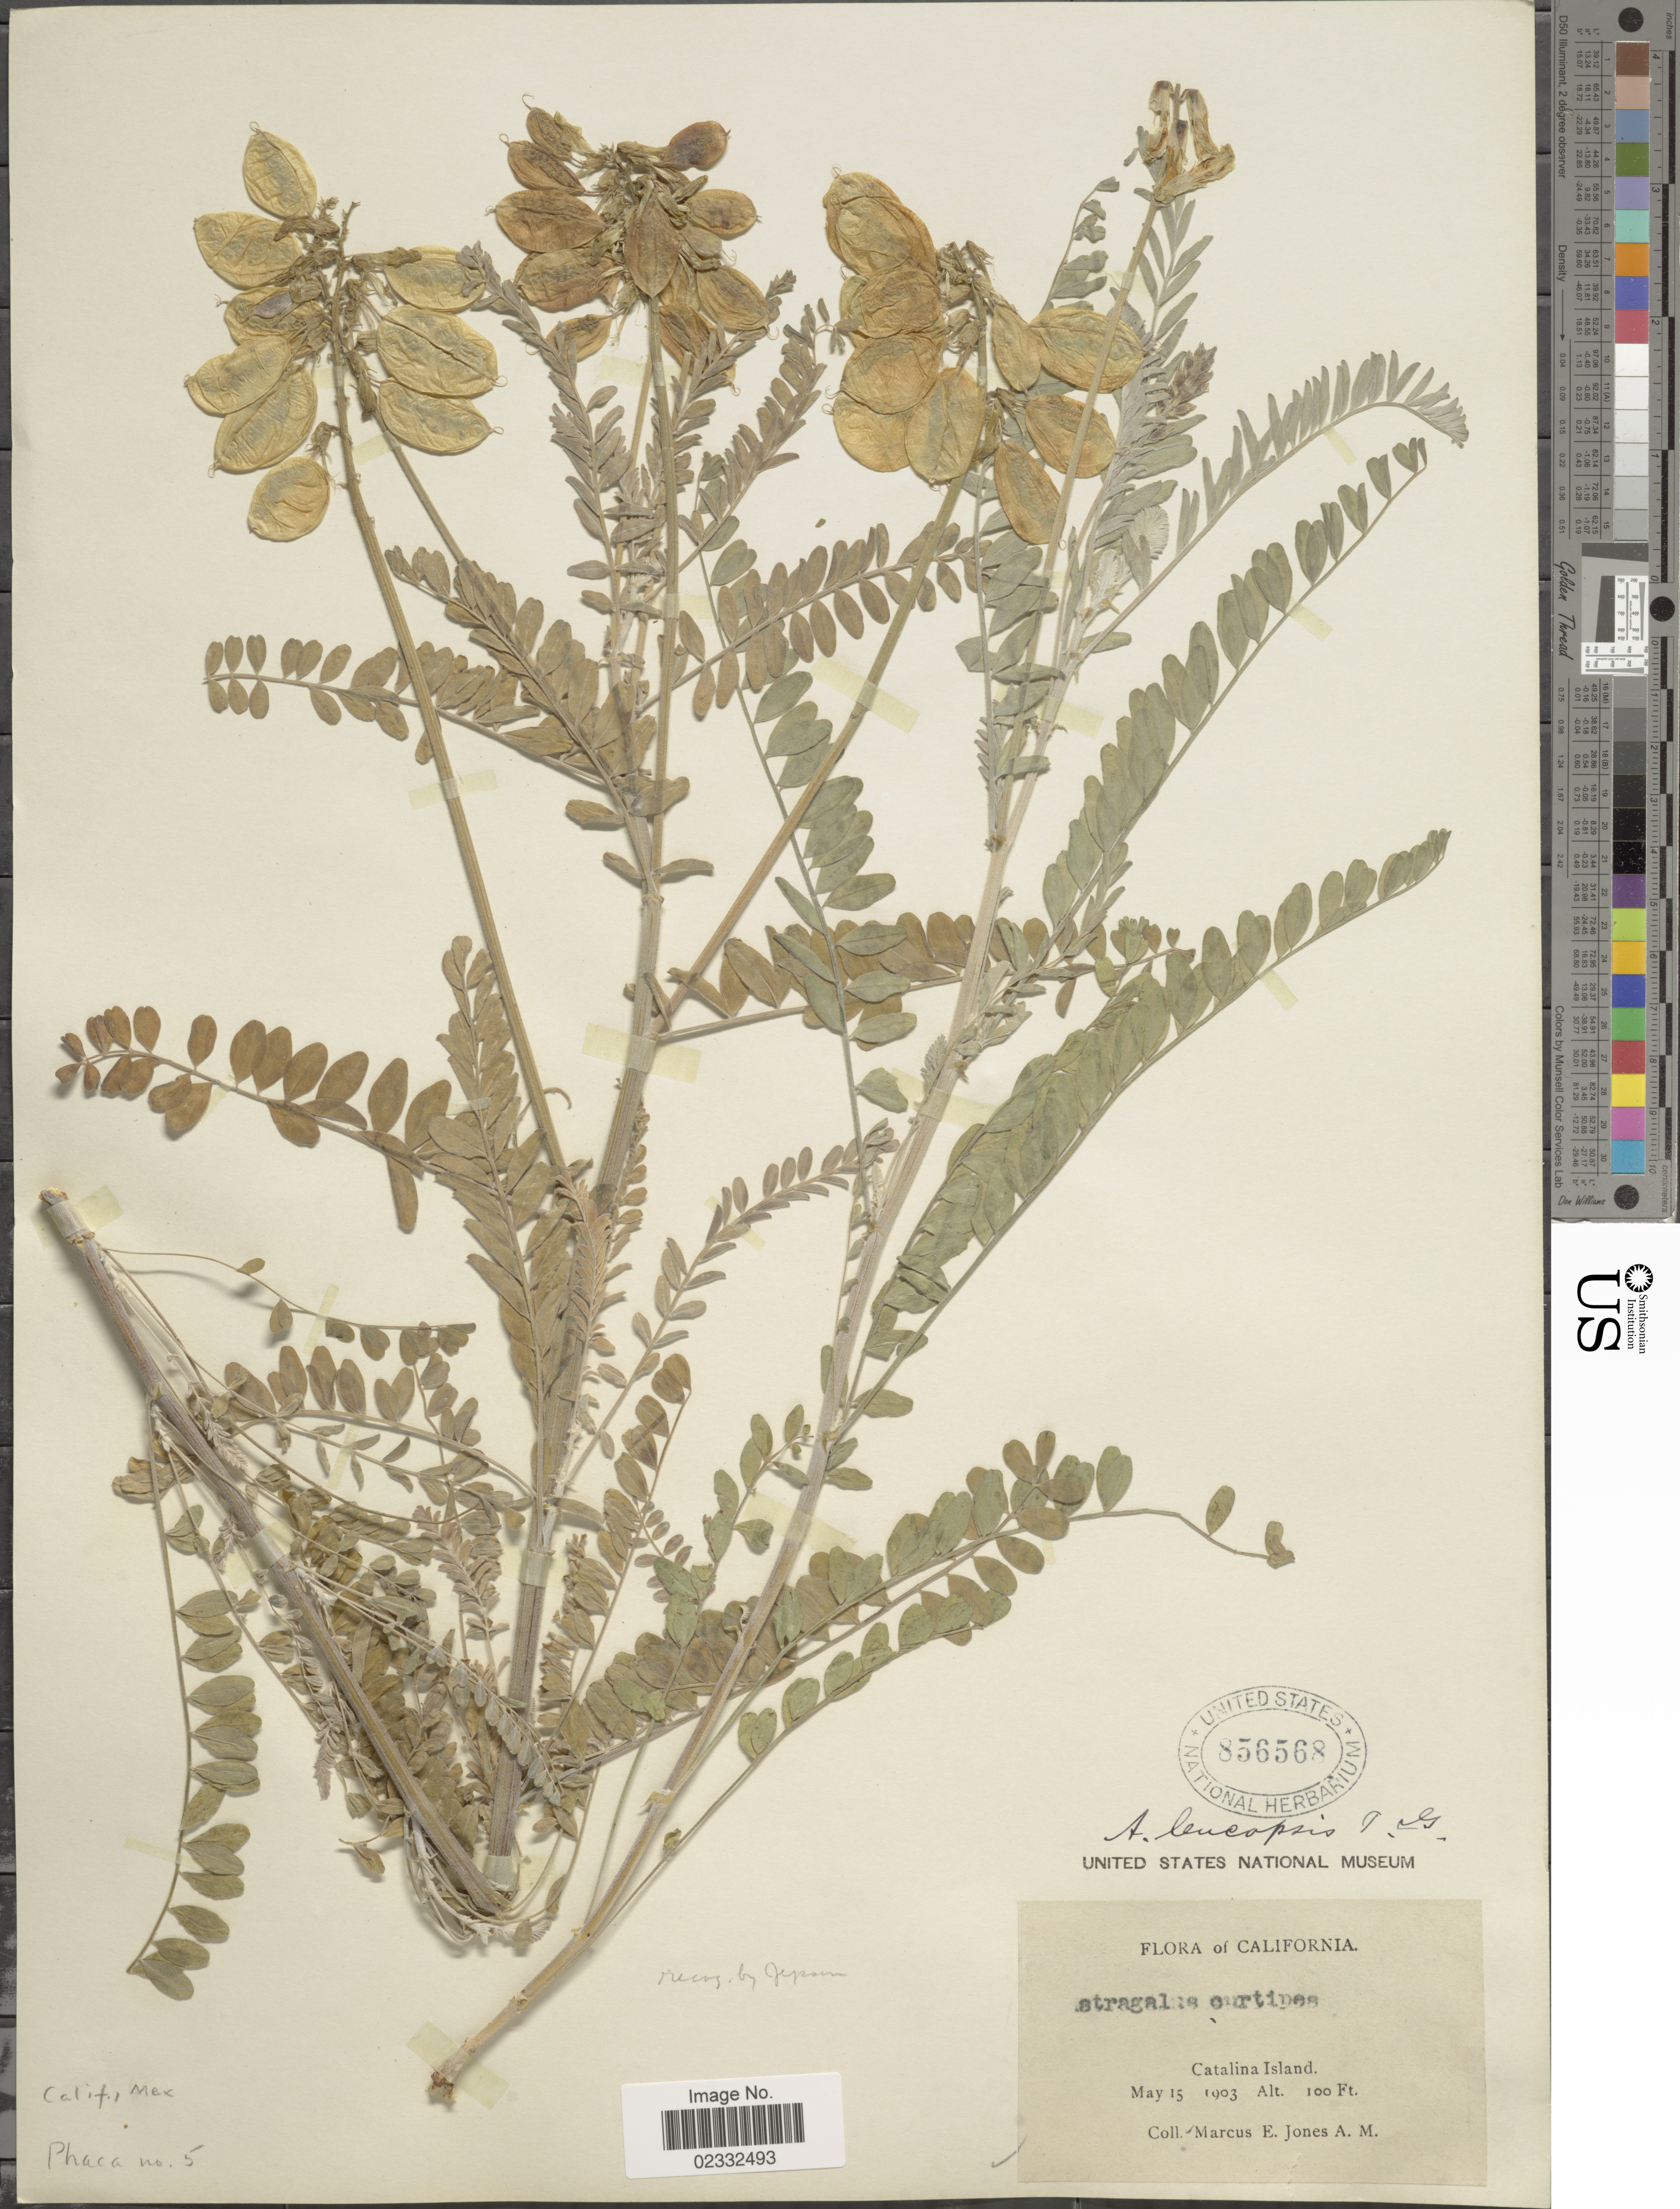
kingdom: Plantae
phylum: Tracheophyta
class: Magnoliopsida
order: Fabales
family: Fabaceae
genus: Astragalus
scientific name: Astragalus leucopsis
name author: (Torr.) Torr.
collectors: M. E. Jones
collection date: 1903-05-15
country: United States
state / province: California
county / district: Los Angeles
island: Santa Catalina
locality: Catalina Island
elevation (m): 30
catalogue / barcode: US 856568